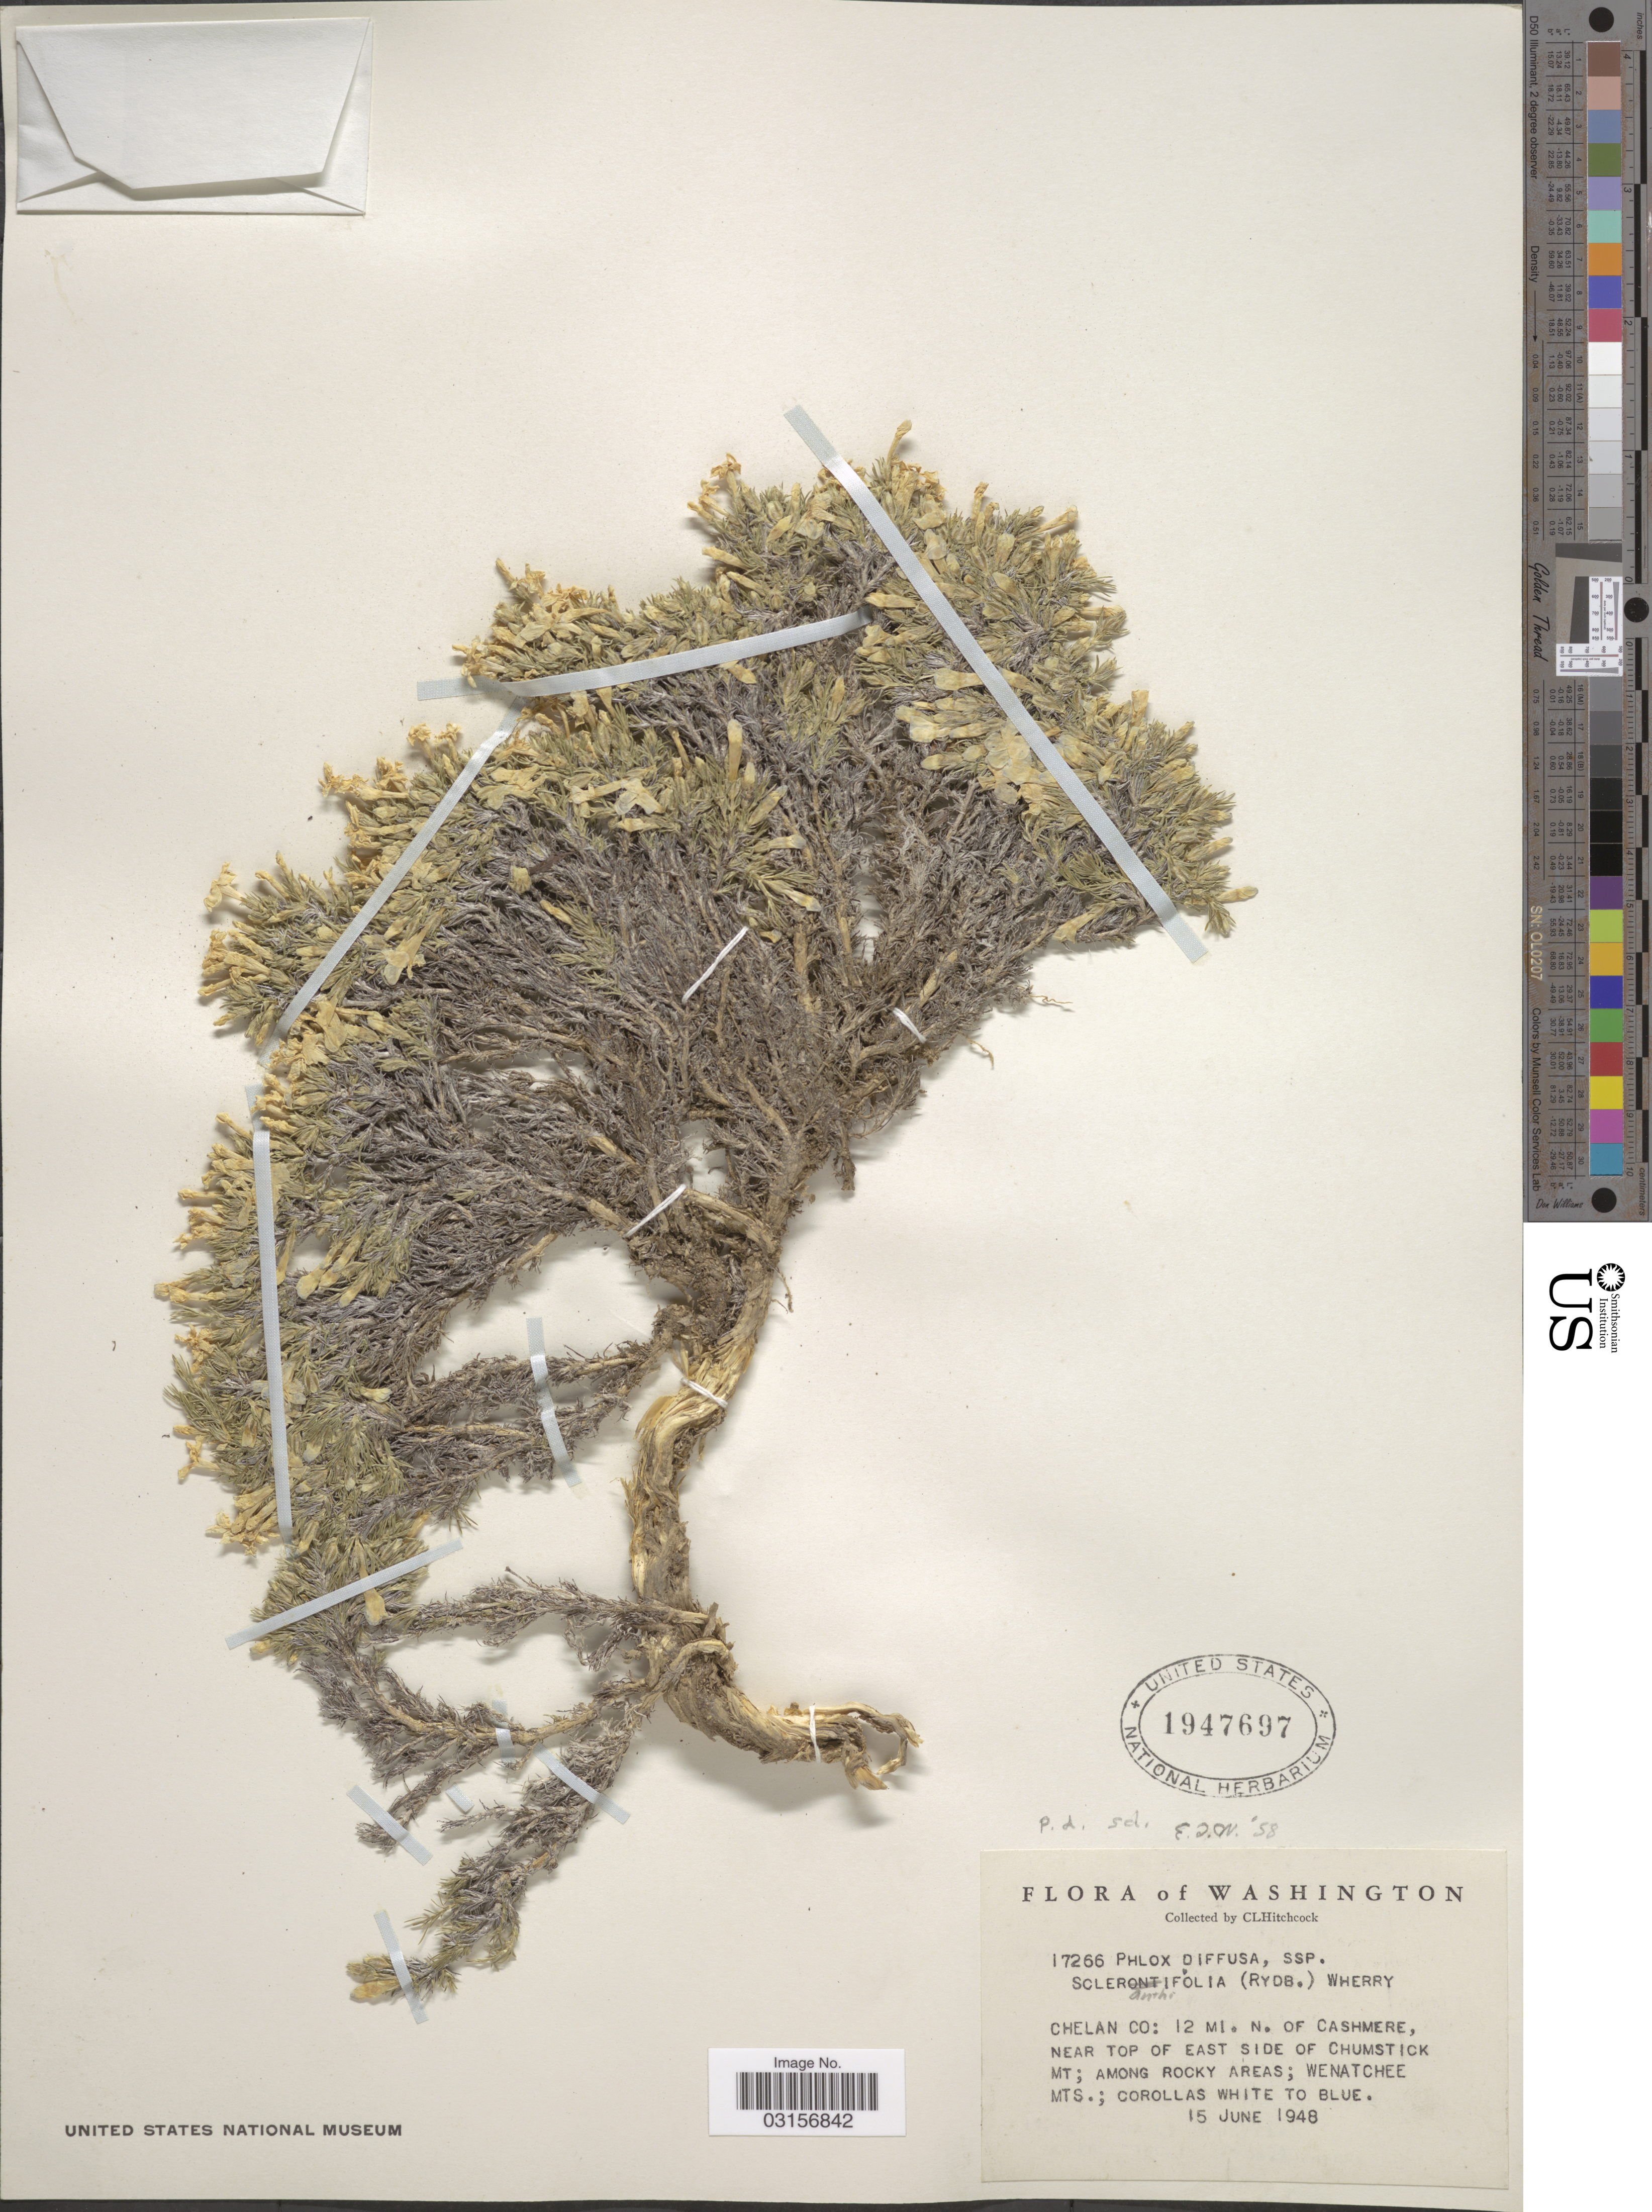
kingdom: Plantae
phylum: Tracheophyta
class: Magnoliopsida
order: Ericales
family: Polemoniaceae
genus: Phlox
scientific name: Phlox caespitosa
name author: Nutt.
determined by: Mayfield, M. H.; Ferguson, C. J.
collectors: C. L. Hitchcock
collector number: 17266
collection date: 1948-06-15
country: United States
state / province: Washington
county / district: Chelan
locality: Washington, Chelan Co: 12 Mi. N. of Cashmere, near top of east side of Chumstick Mt; among Rocky Areas; Wenatchee Mts.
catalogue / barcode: US 1947697